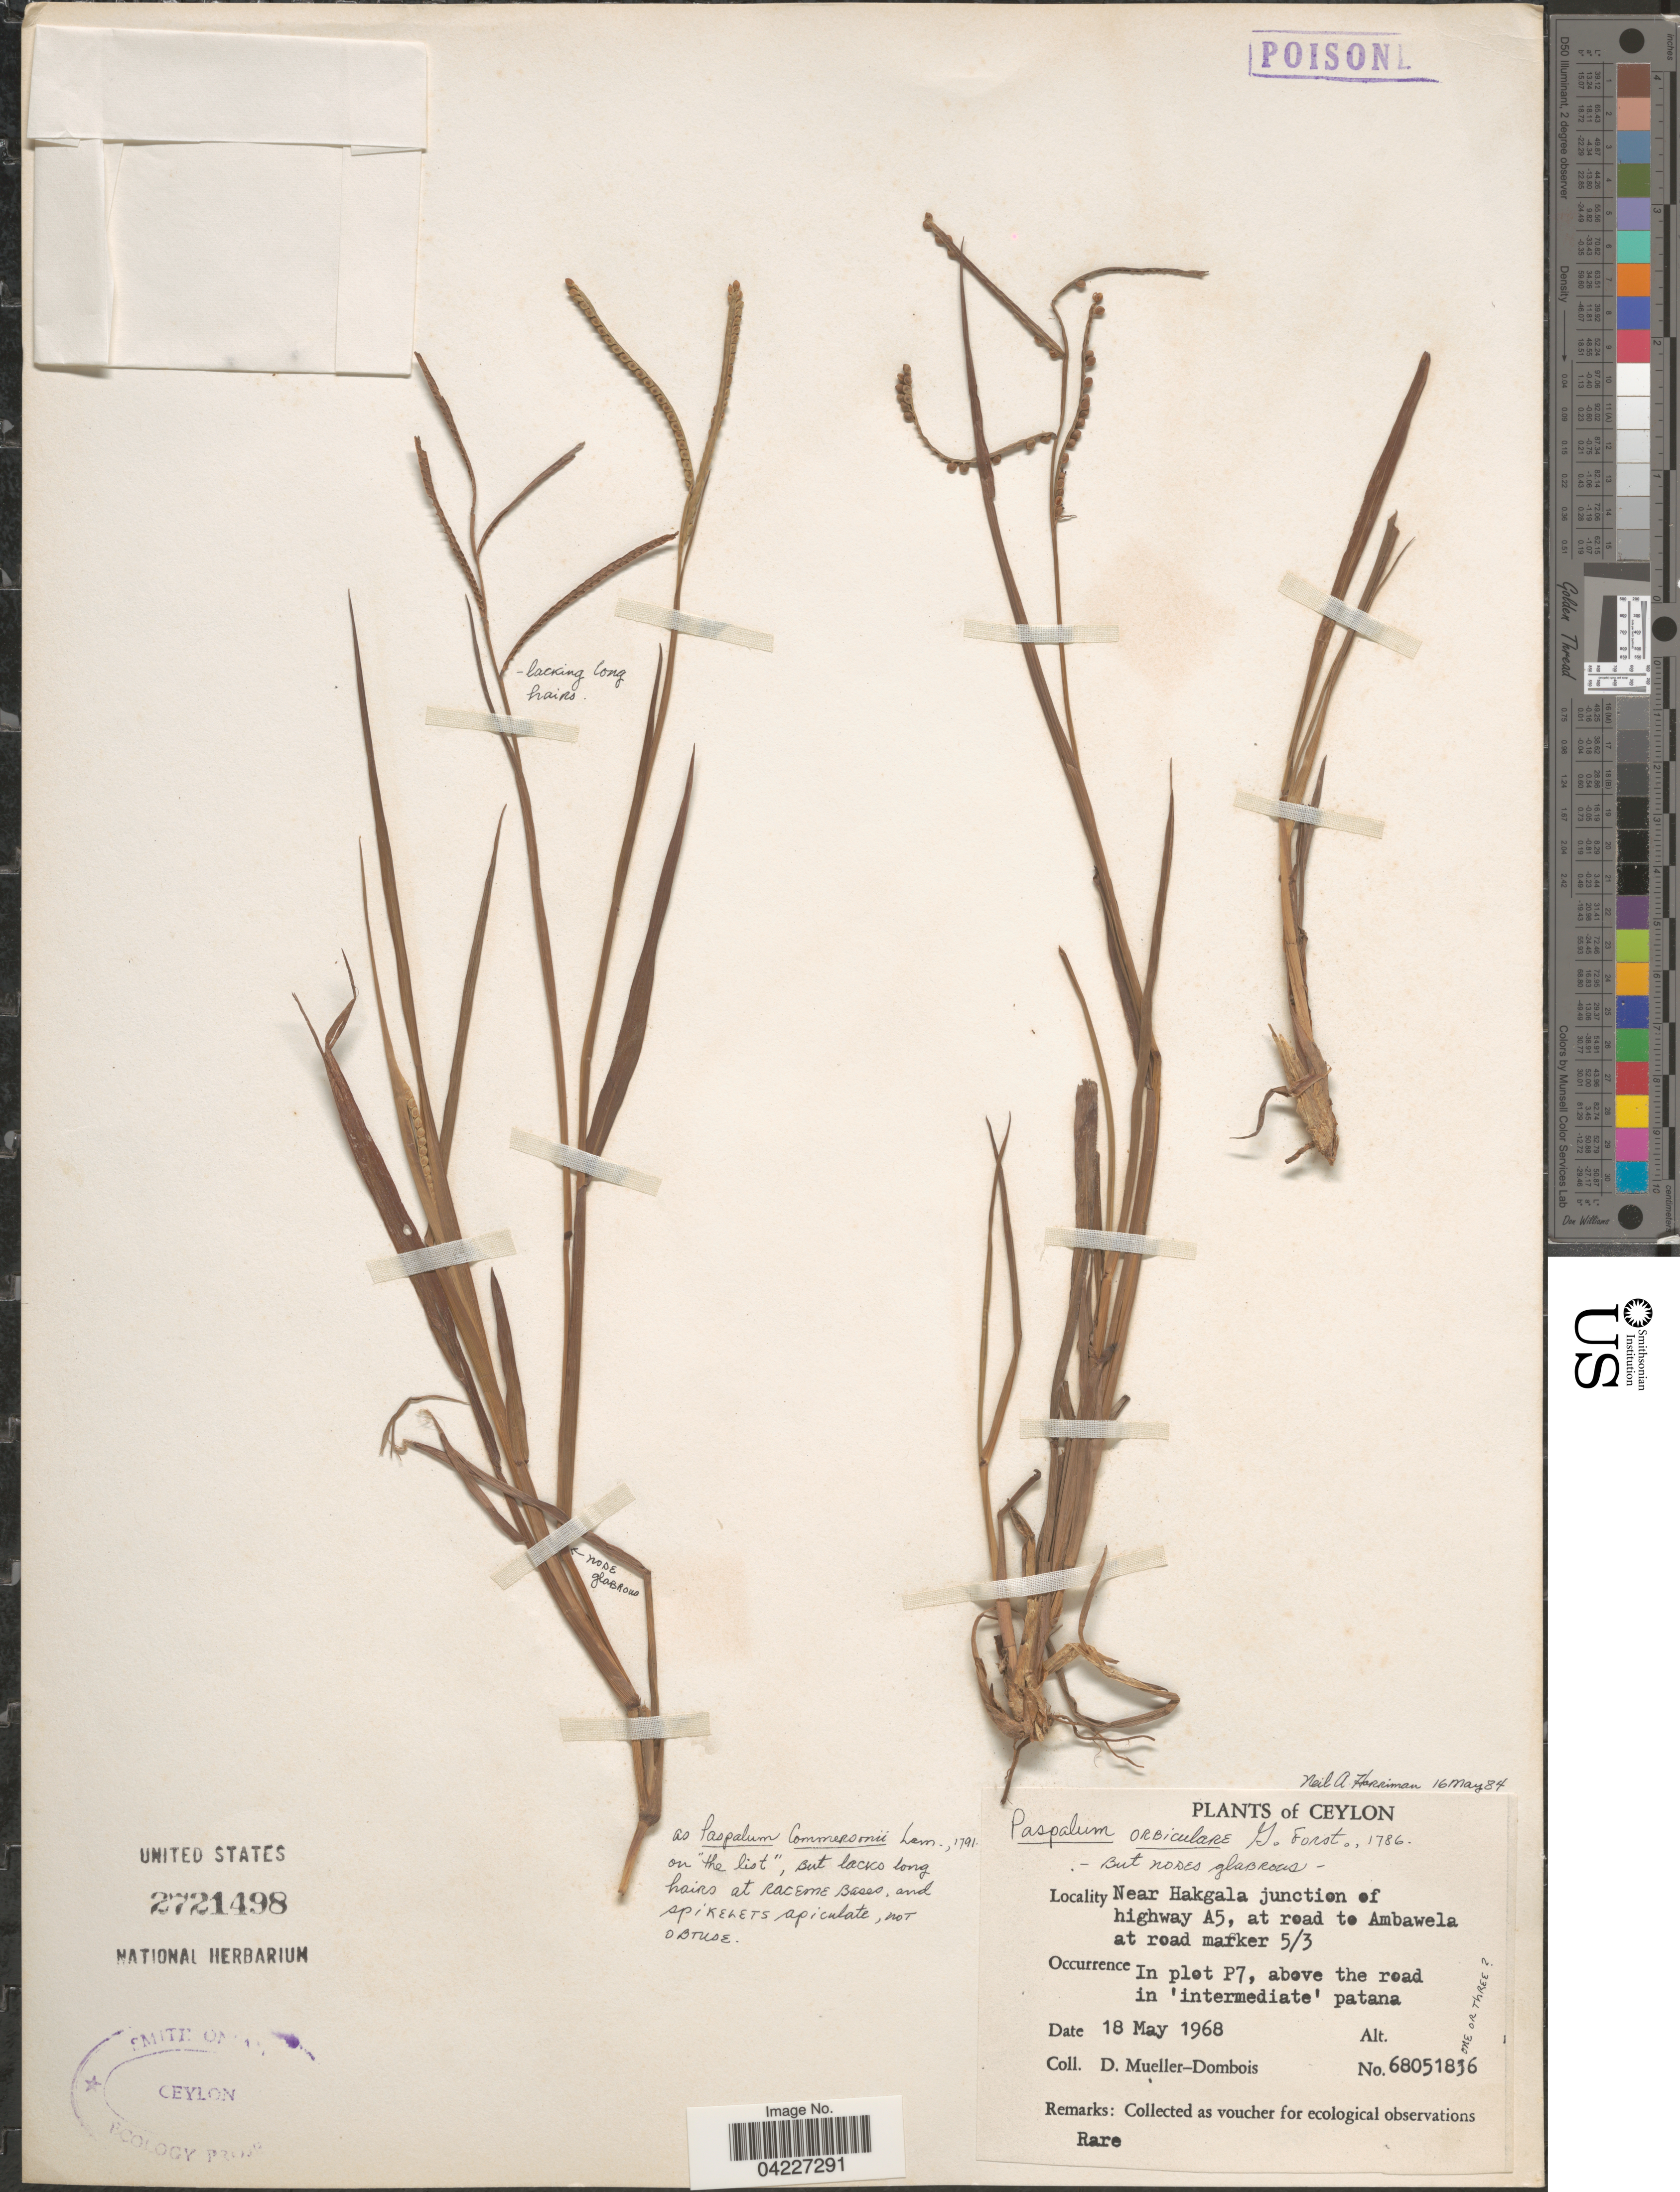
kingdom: Plantae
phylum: Tracheophyta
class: Liliopsida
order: Poales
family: Poaceae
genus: Paspalum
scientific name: Paspalum orbiculare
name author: G. Forst.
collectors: D. Mueller-Dombois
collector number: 68051836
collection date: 1968-05-18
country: Sri Lanka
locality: Ceylon. Near Hakgala junction of highway A5, at road to Ambawela at road marker 5/3. In plot P7.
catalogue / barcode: US 2721498